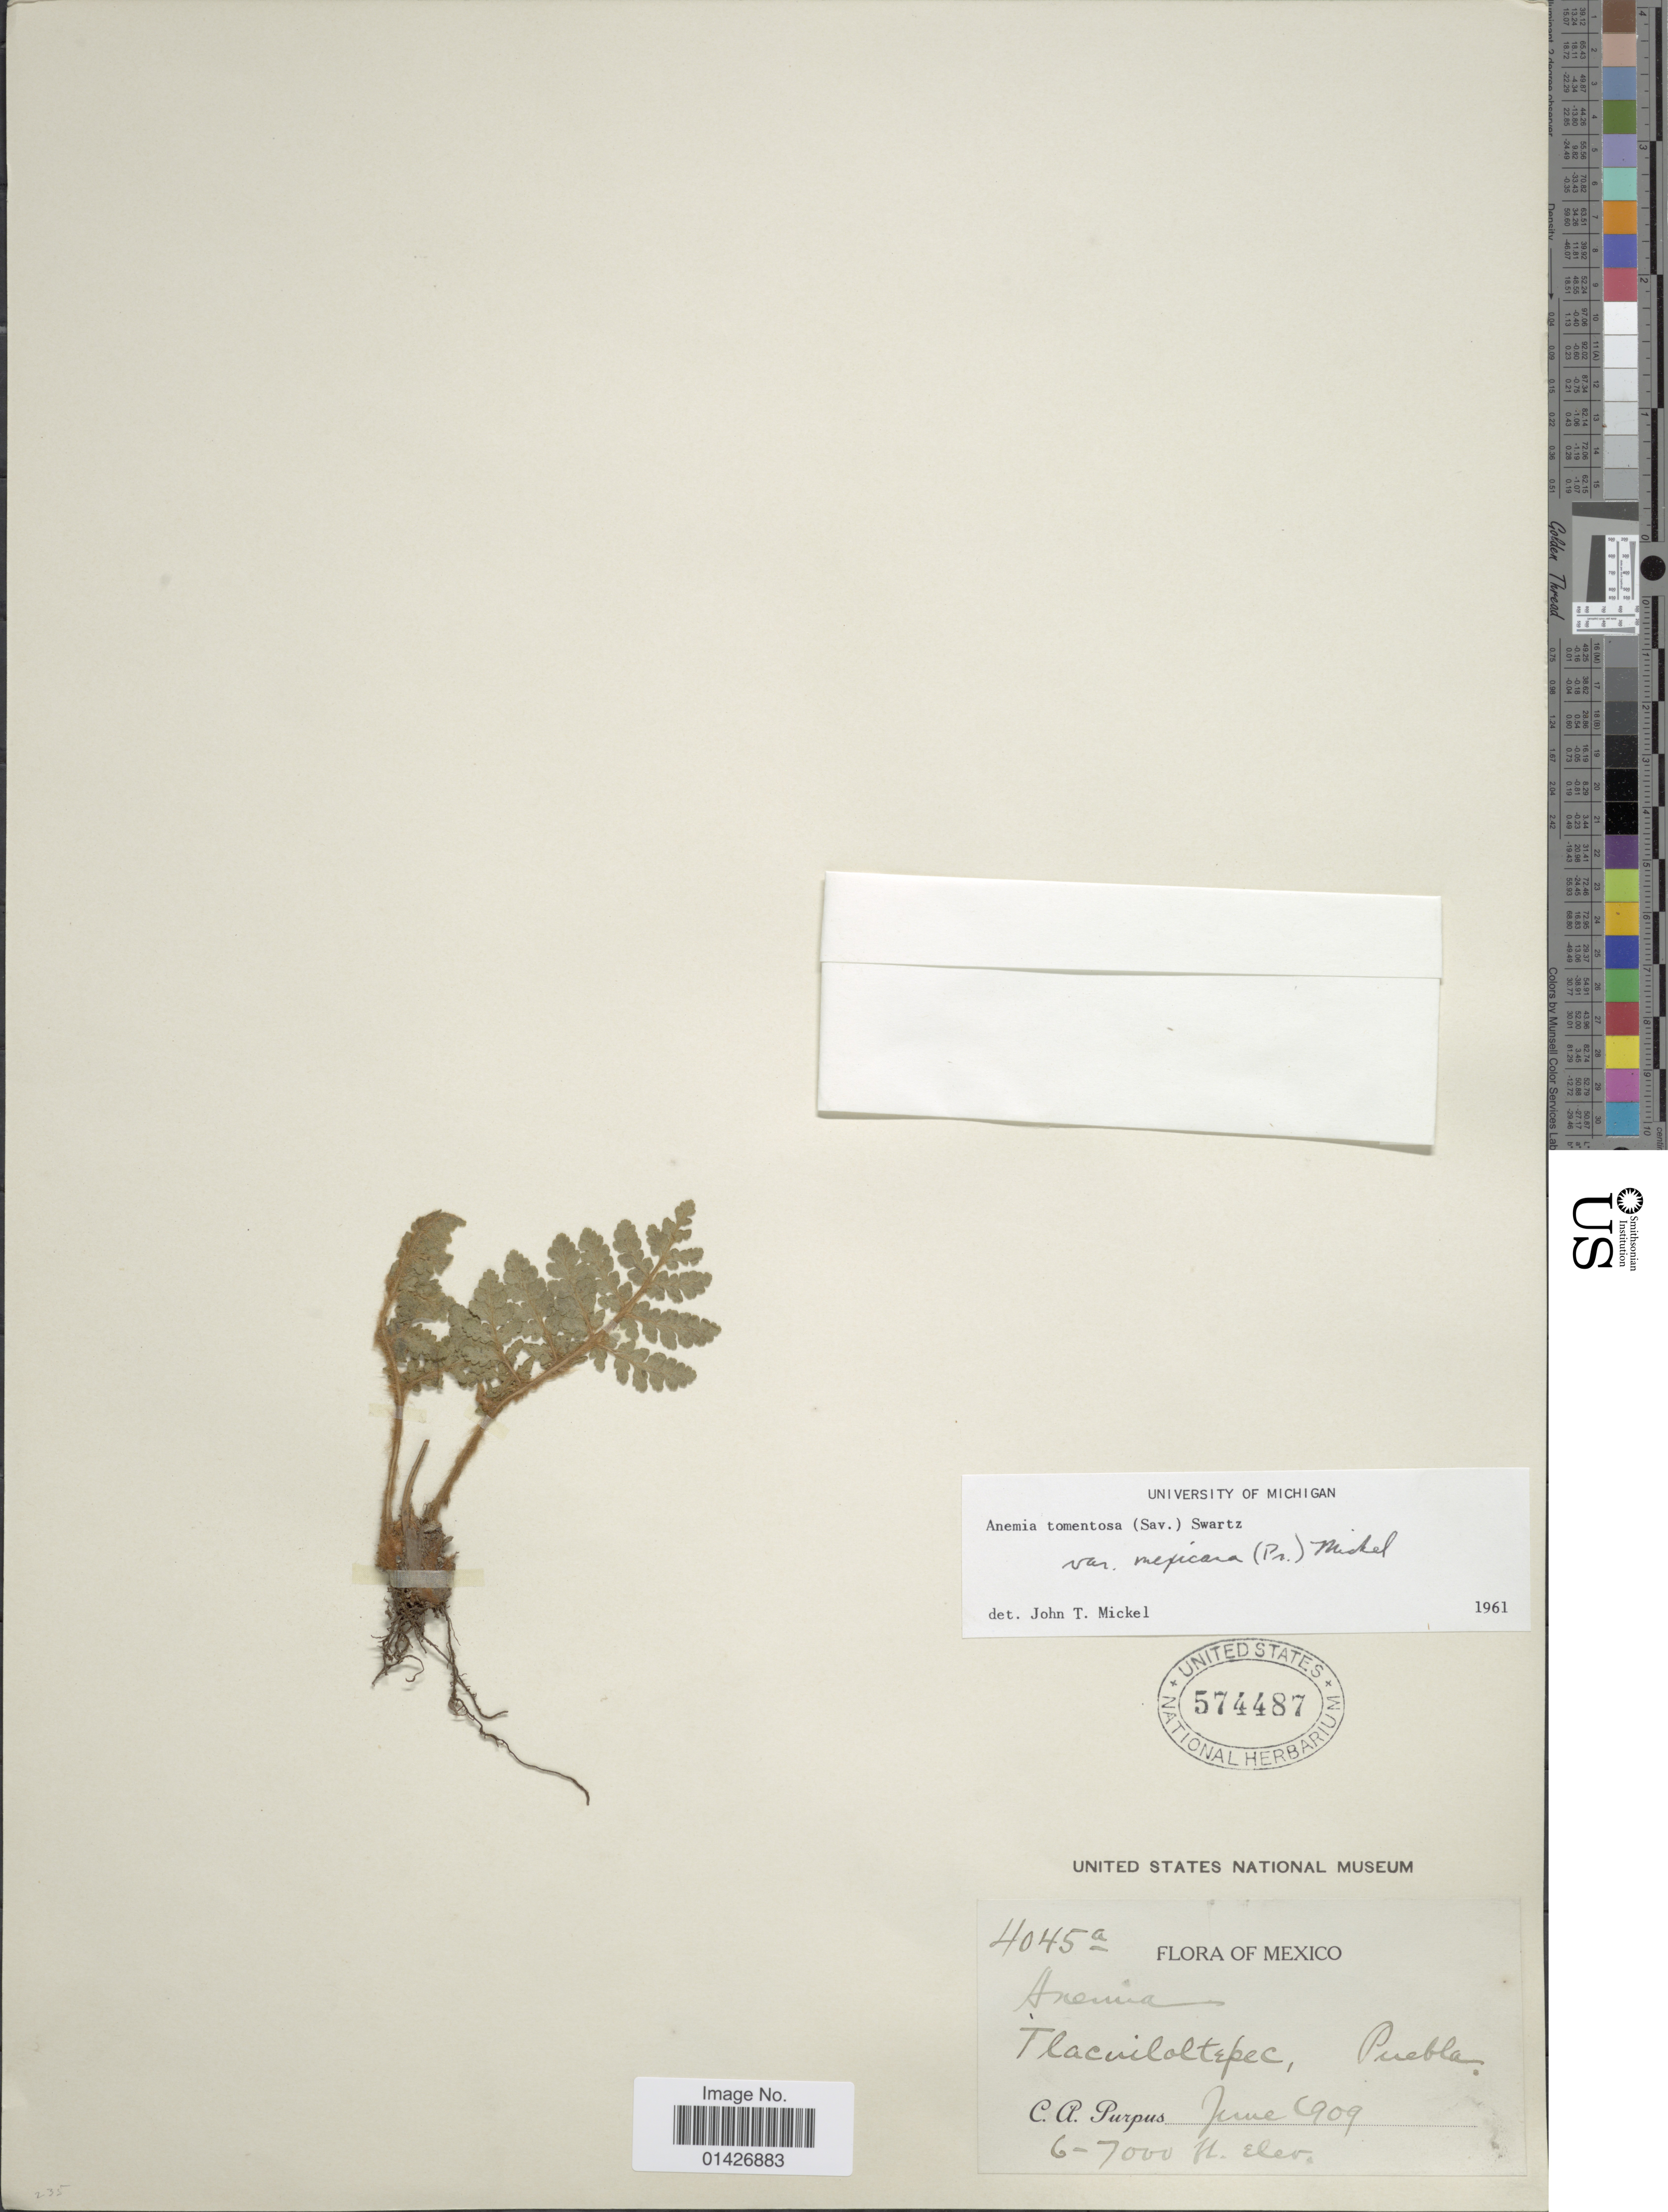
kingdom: Plantae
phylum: Tracheophyta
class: Polypodiopsida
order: Schizaeales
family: Anemiaceae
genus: Anemia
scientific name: Anemia tomentosa var. mexicana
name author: (C. Presl) Mickel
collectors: C. A. Purpus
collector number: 4045a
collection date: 1909-06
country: Mexico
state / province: Puebla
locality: Tlacuilaltepec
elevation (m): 1829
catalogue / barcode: US 574487